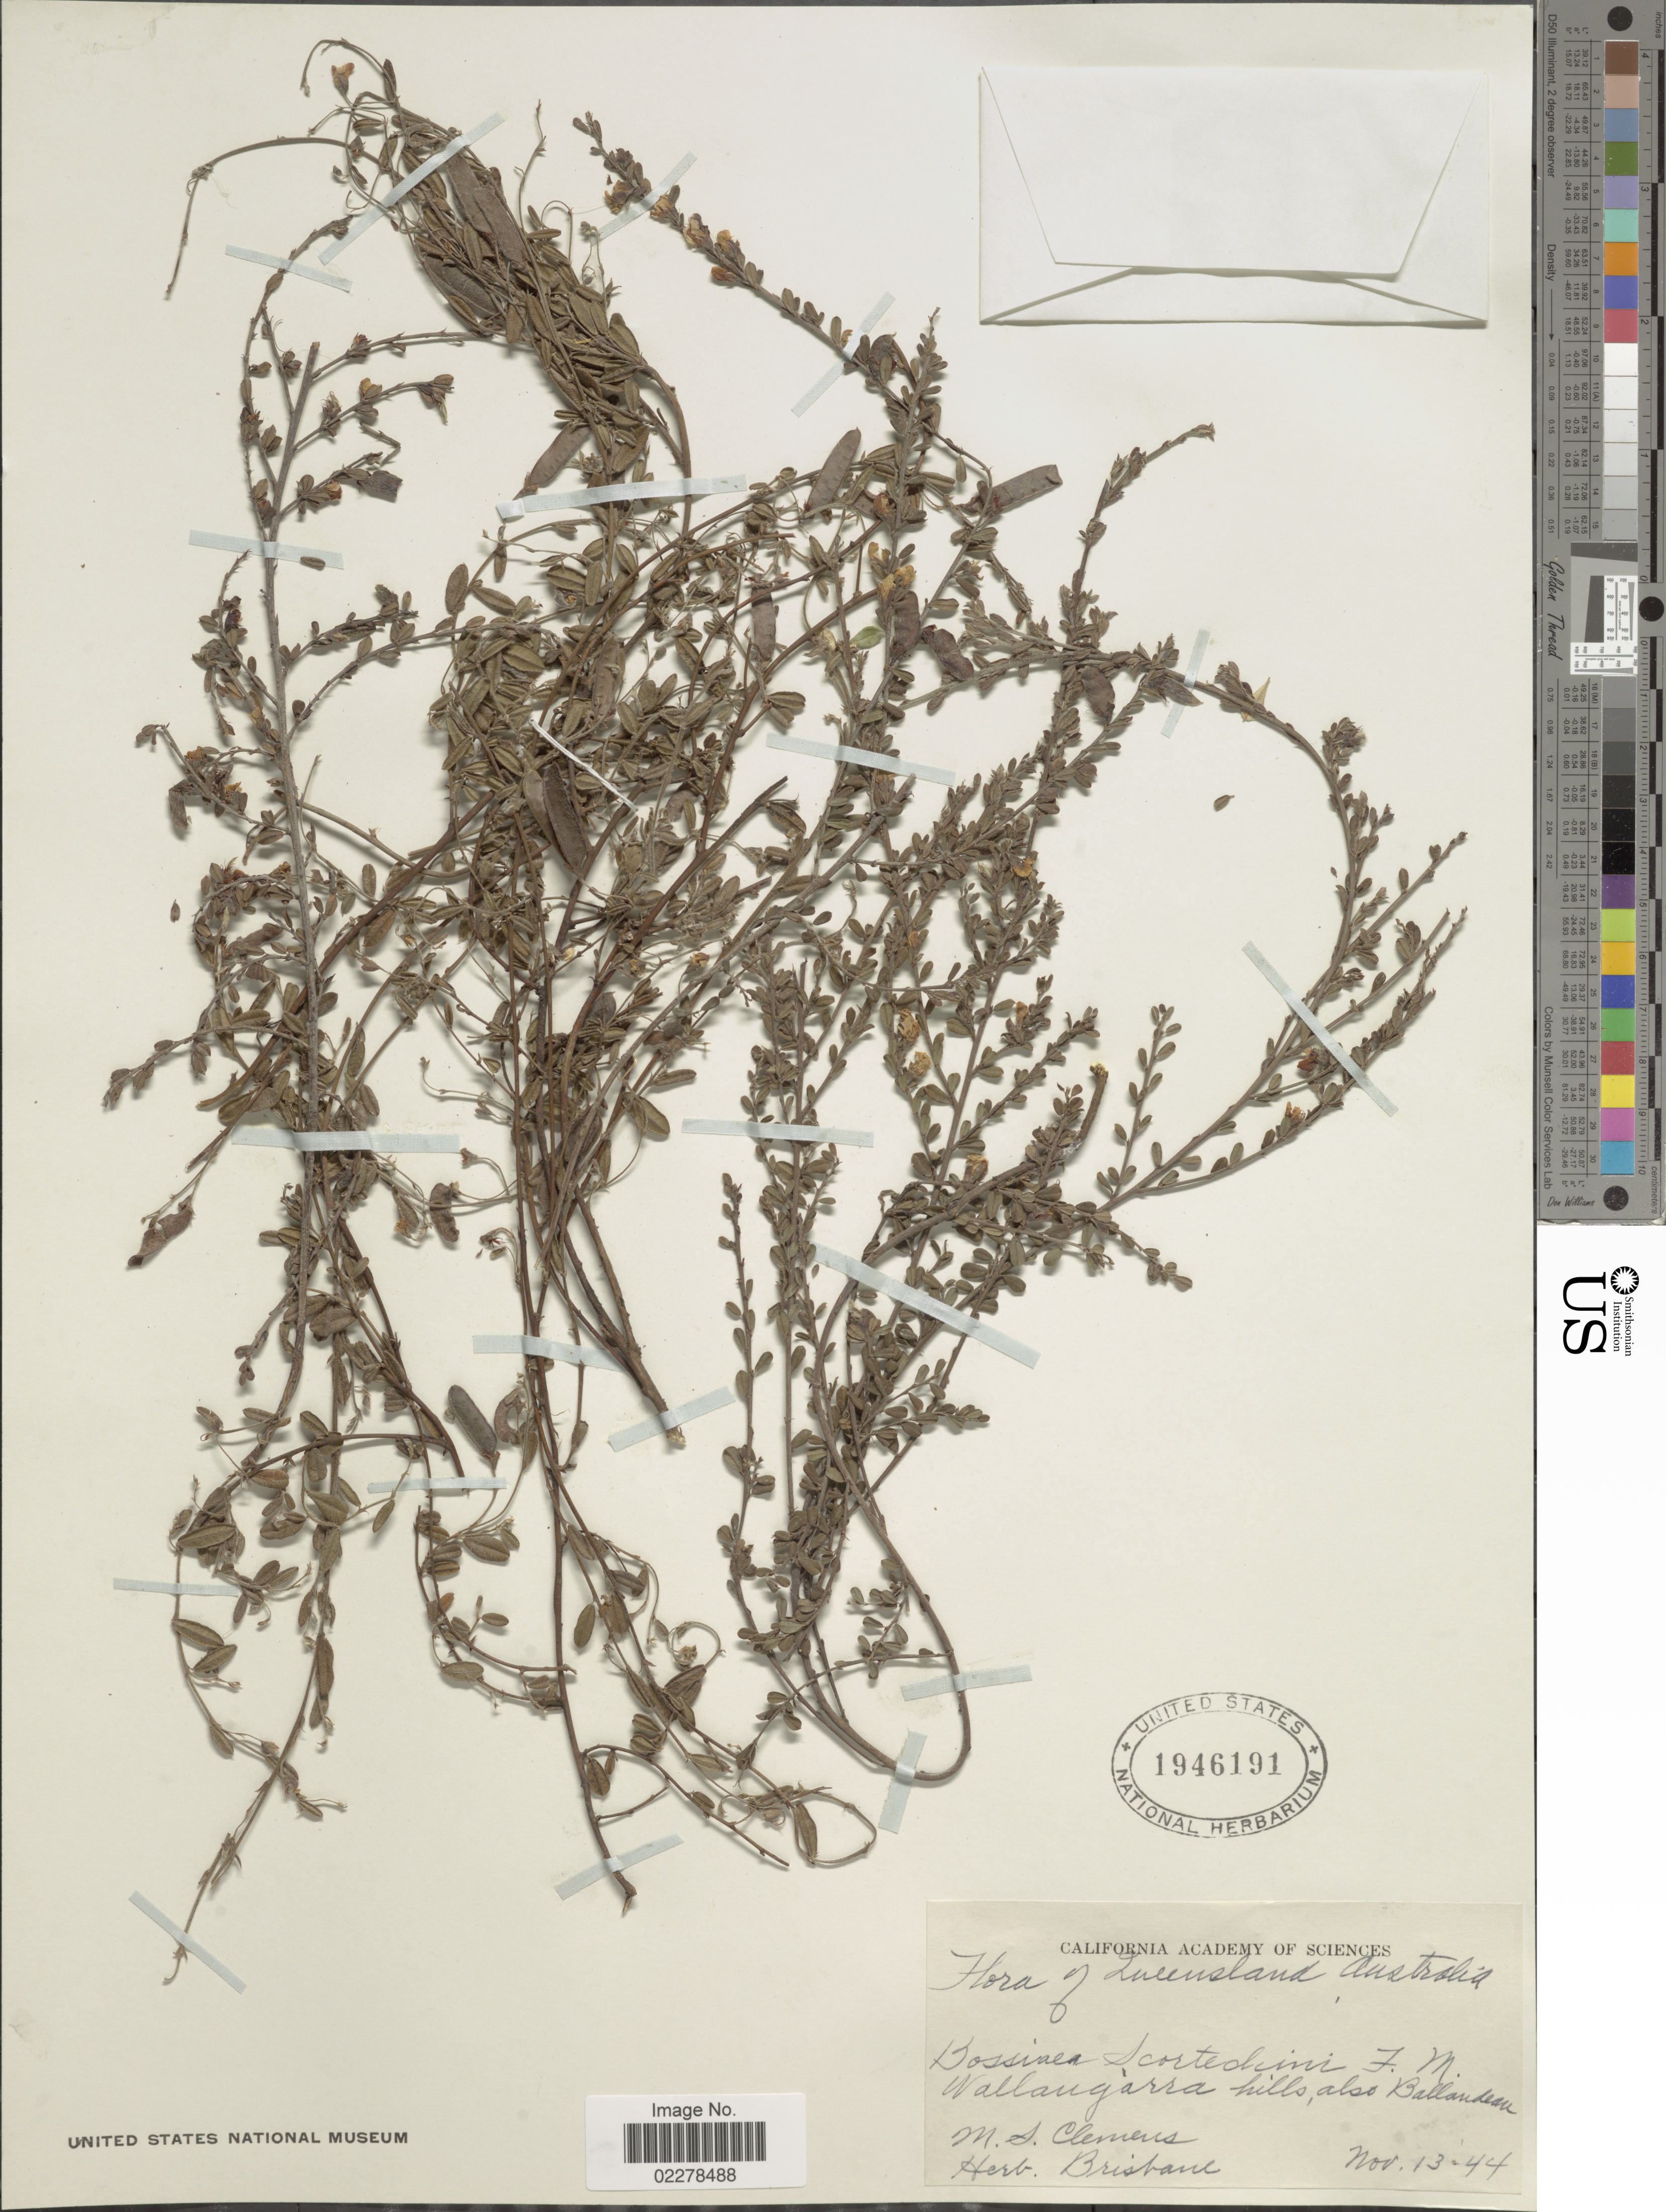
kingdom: Plantae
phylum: Tracheophyta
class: Magnoliopsida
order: Fabales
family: Fabaceae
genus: Bossiaea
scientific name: Bossiaea scortechinii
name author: F. Muell.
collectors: M. S. Clemens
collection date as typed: Transcribed d/m/y: 13/11/44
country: Australia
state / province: Queensland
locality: Wallangarra hills, also Ballandeau.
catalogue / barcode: US 1946191